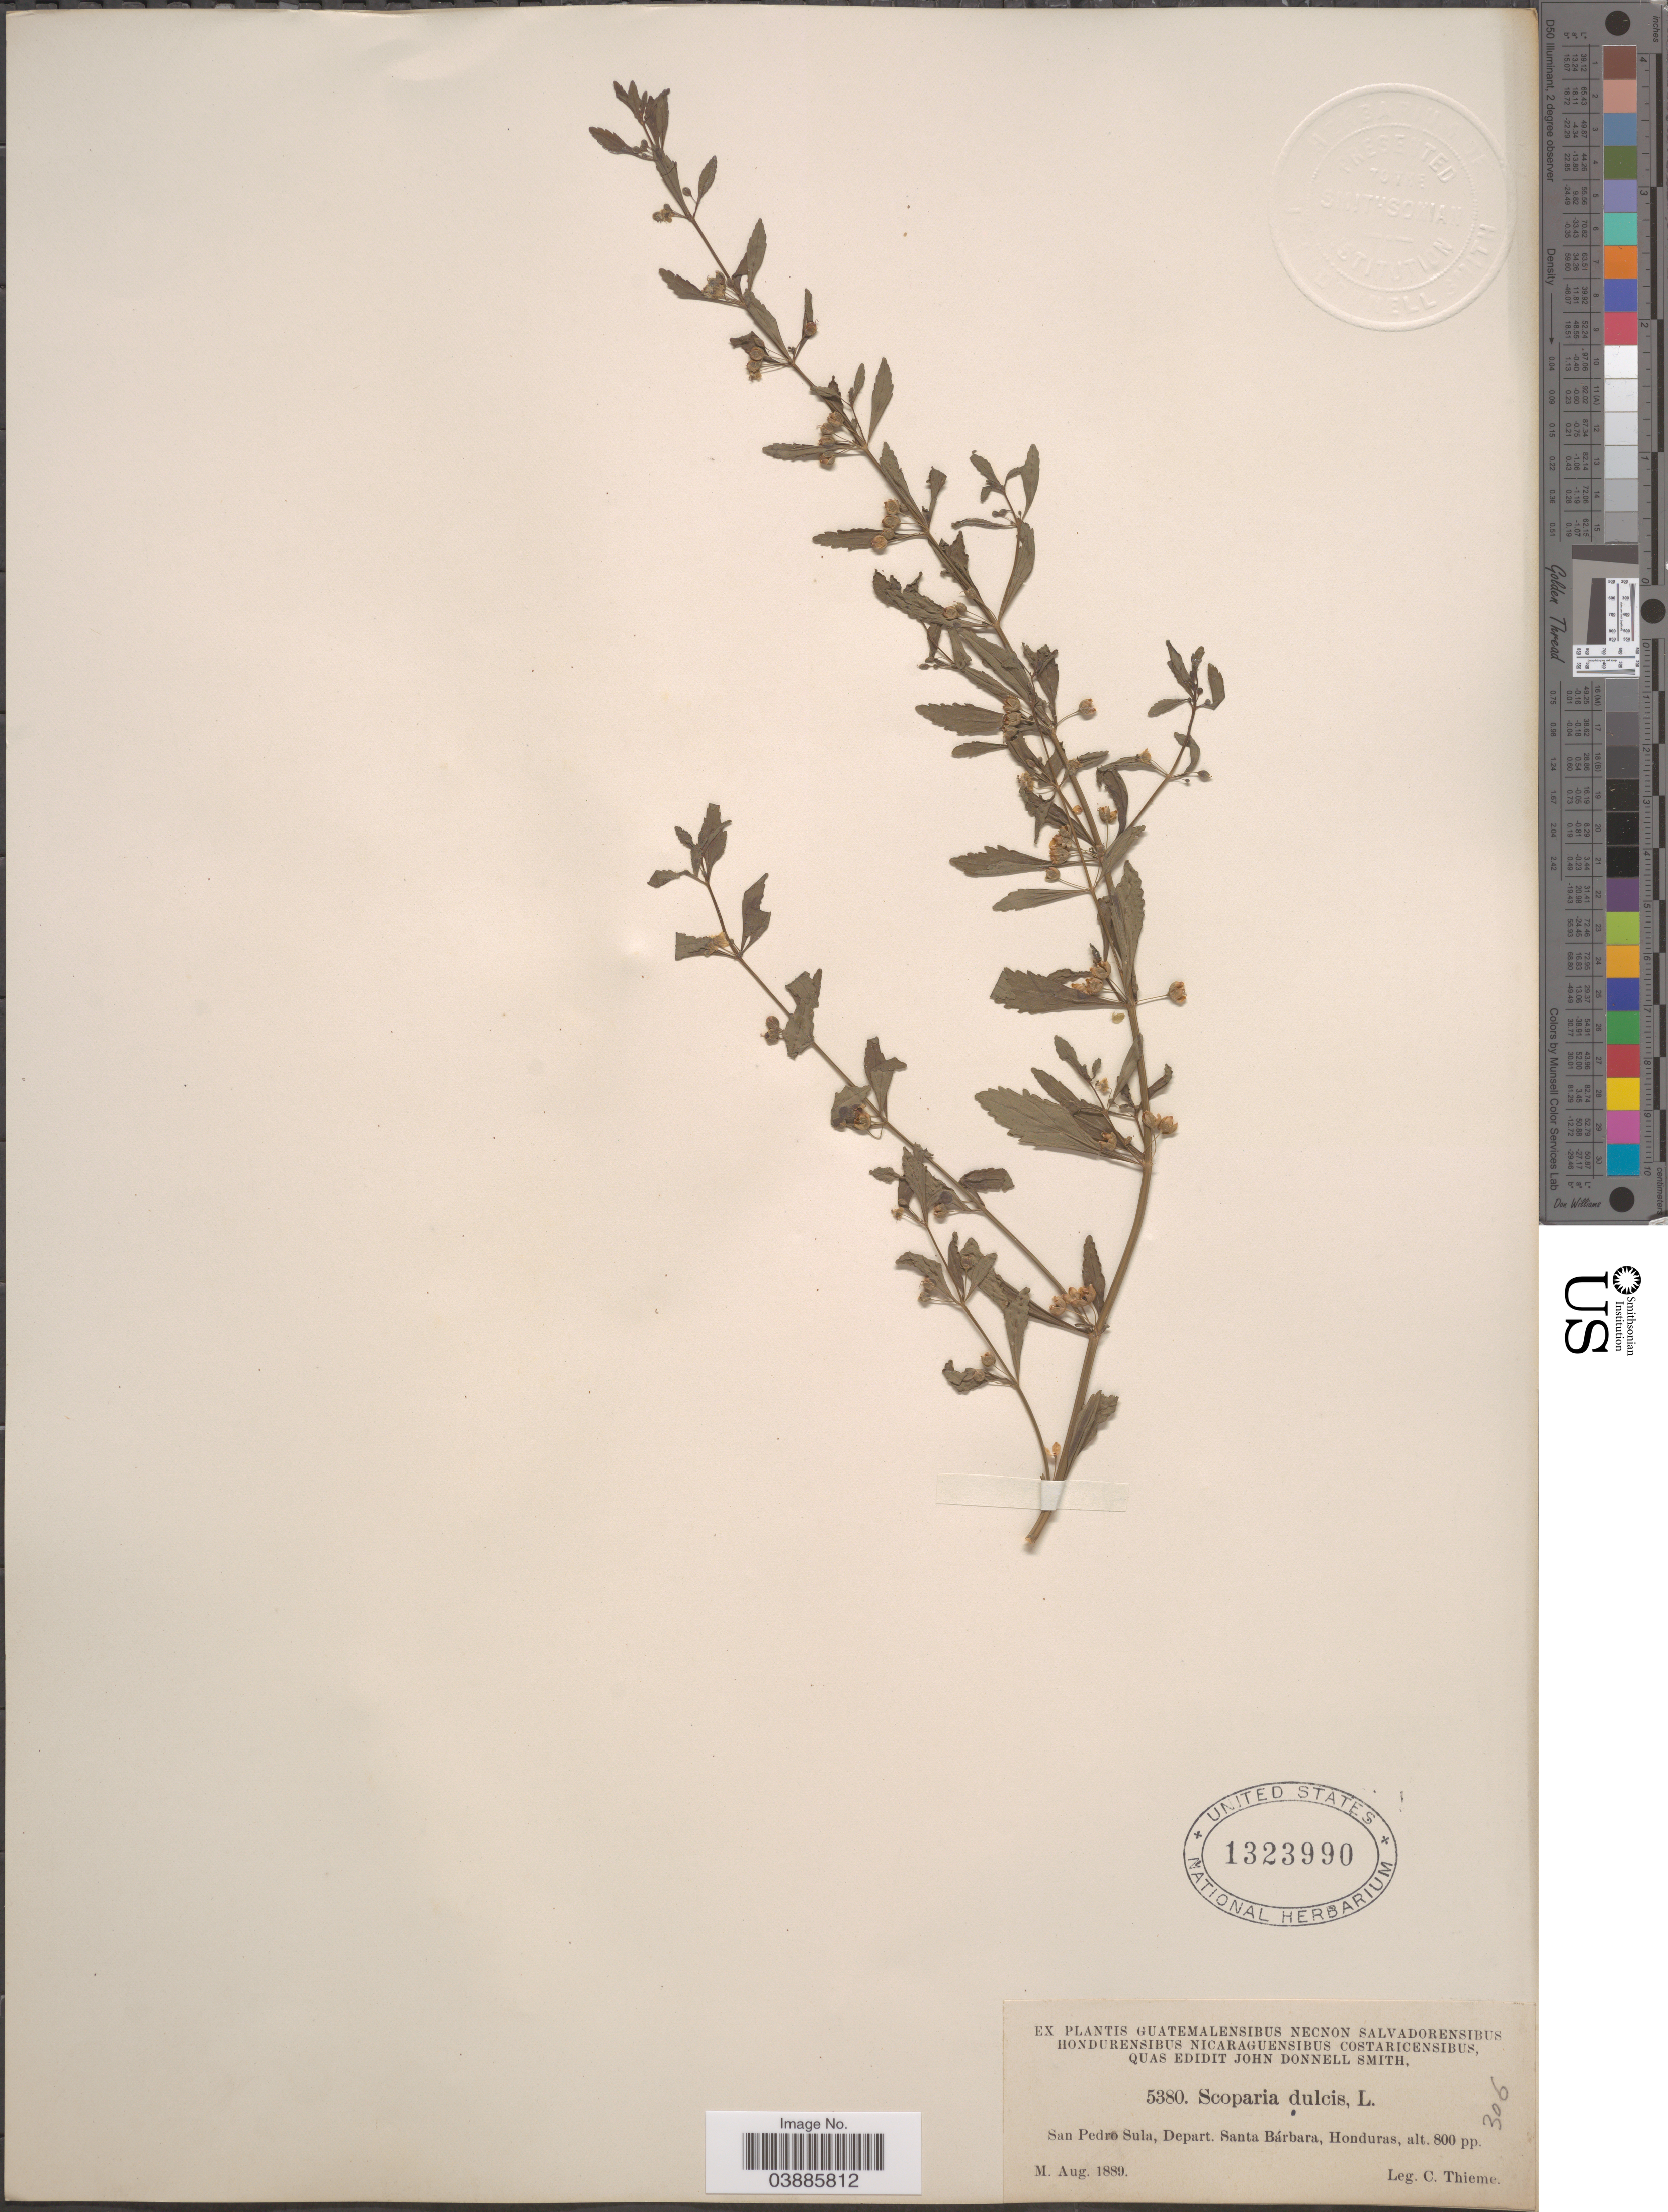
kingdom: Plantae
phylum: Tracheophyta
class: Magnoliopsida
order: Lamiales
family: Plantaginaceae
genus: Scoparia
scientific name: Scoparia dulcis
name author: L.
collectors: C. Thieme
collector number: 5380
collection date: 1889-08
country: Honduras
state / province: Santa Barbara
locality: San Pedro Sula, Depart. Santa Bárbara.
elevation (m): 244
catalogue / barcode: US 1323990